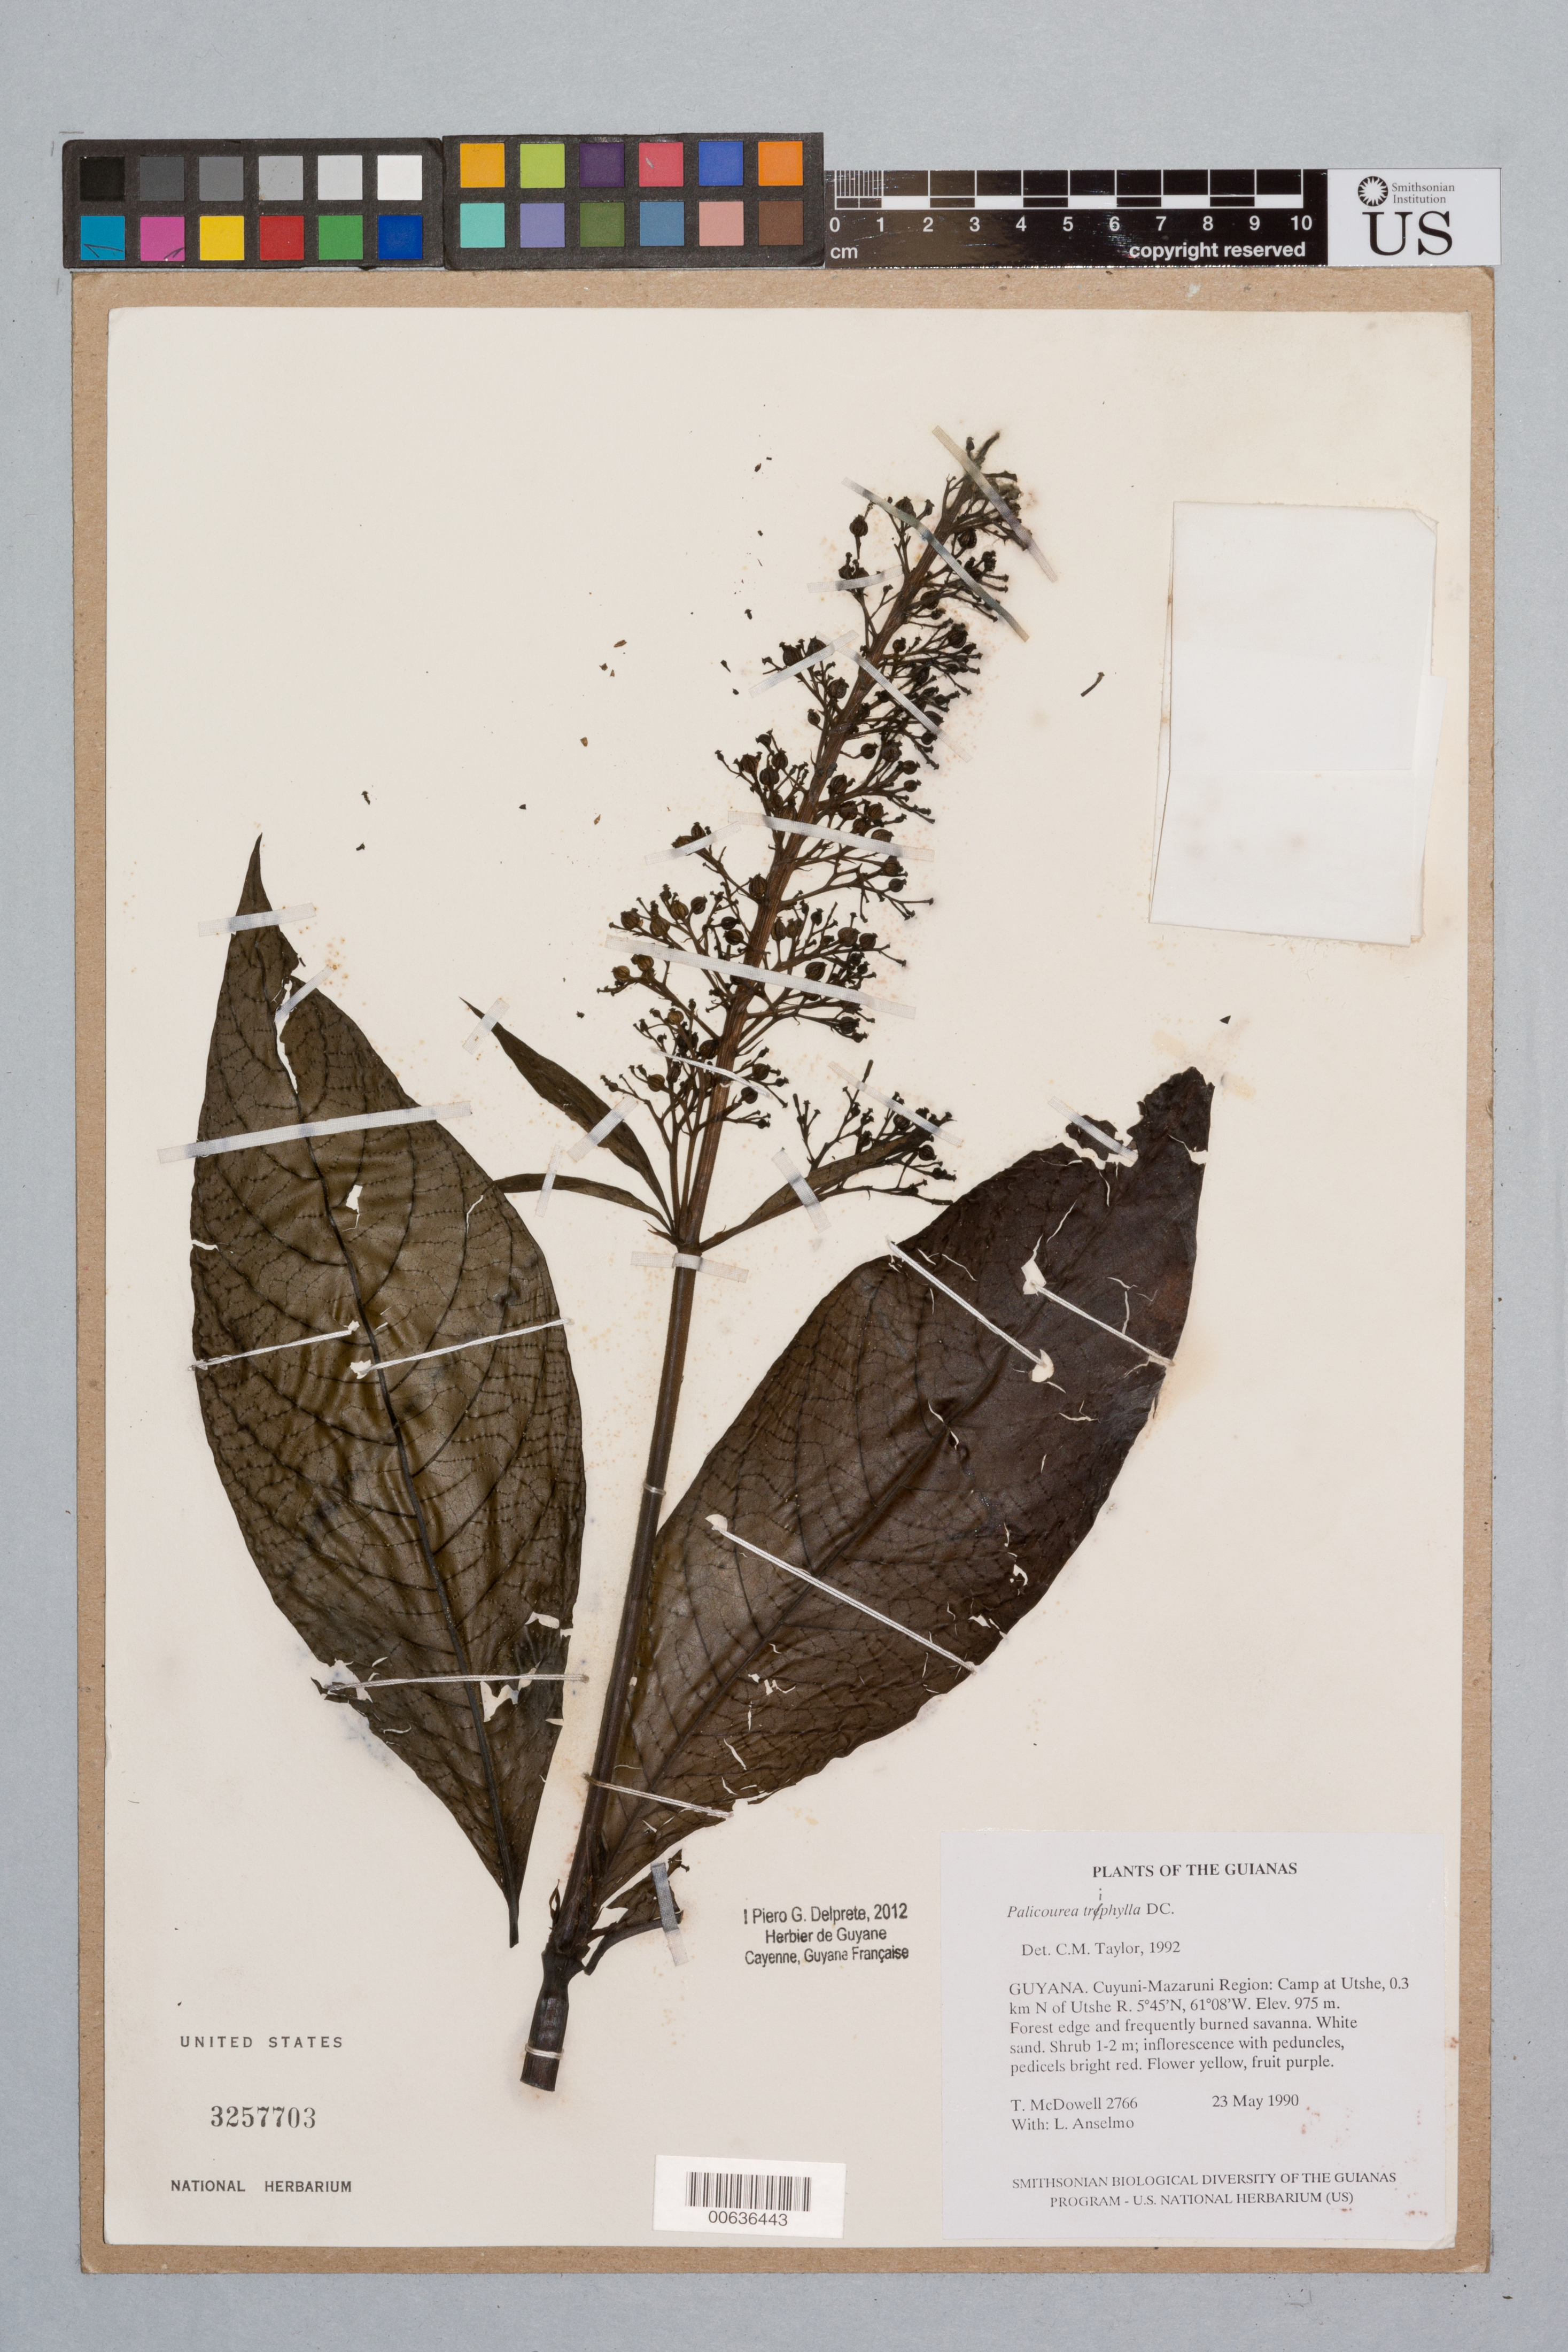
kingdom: Plantae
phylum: Tracheophyta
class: Magnoliopsida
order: Gentianales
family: Rubiaceae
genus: Palicourea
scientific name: Palicourea triphylla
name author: DC.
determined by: Delprete, P. G., Herb. de Guyane Cay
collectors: T. McDowell & L. Anselmo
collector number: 2766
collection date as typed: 23 May 1990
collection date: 1990-05-23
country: Guyana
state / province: Cuyuni-Mazaruni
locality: Camp at Utshi, 0.3 km N of Utshi R on Savanna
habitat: Forest edge and frequently burned savanna. White sand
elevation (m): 975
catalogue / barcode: US 3257703